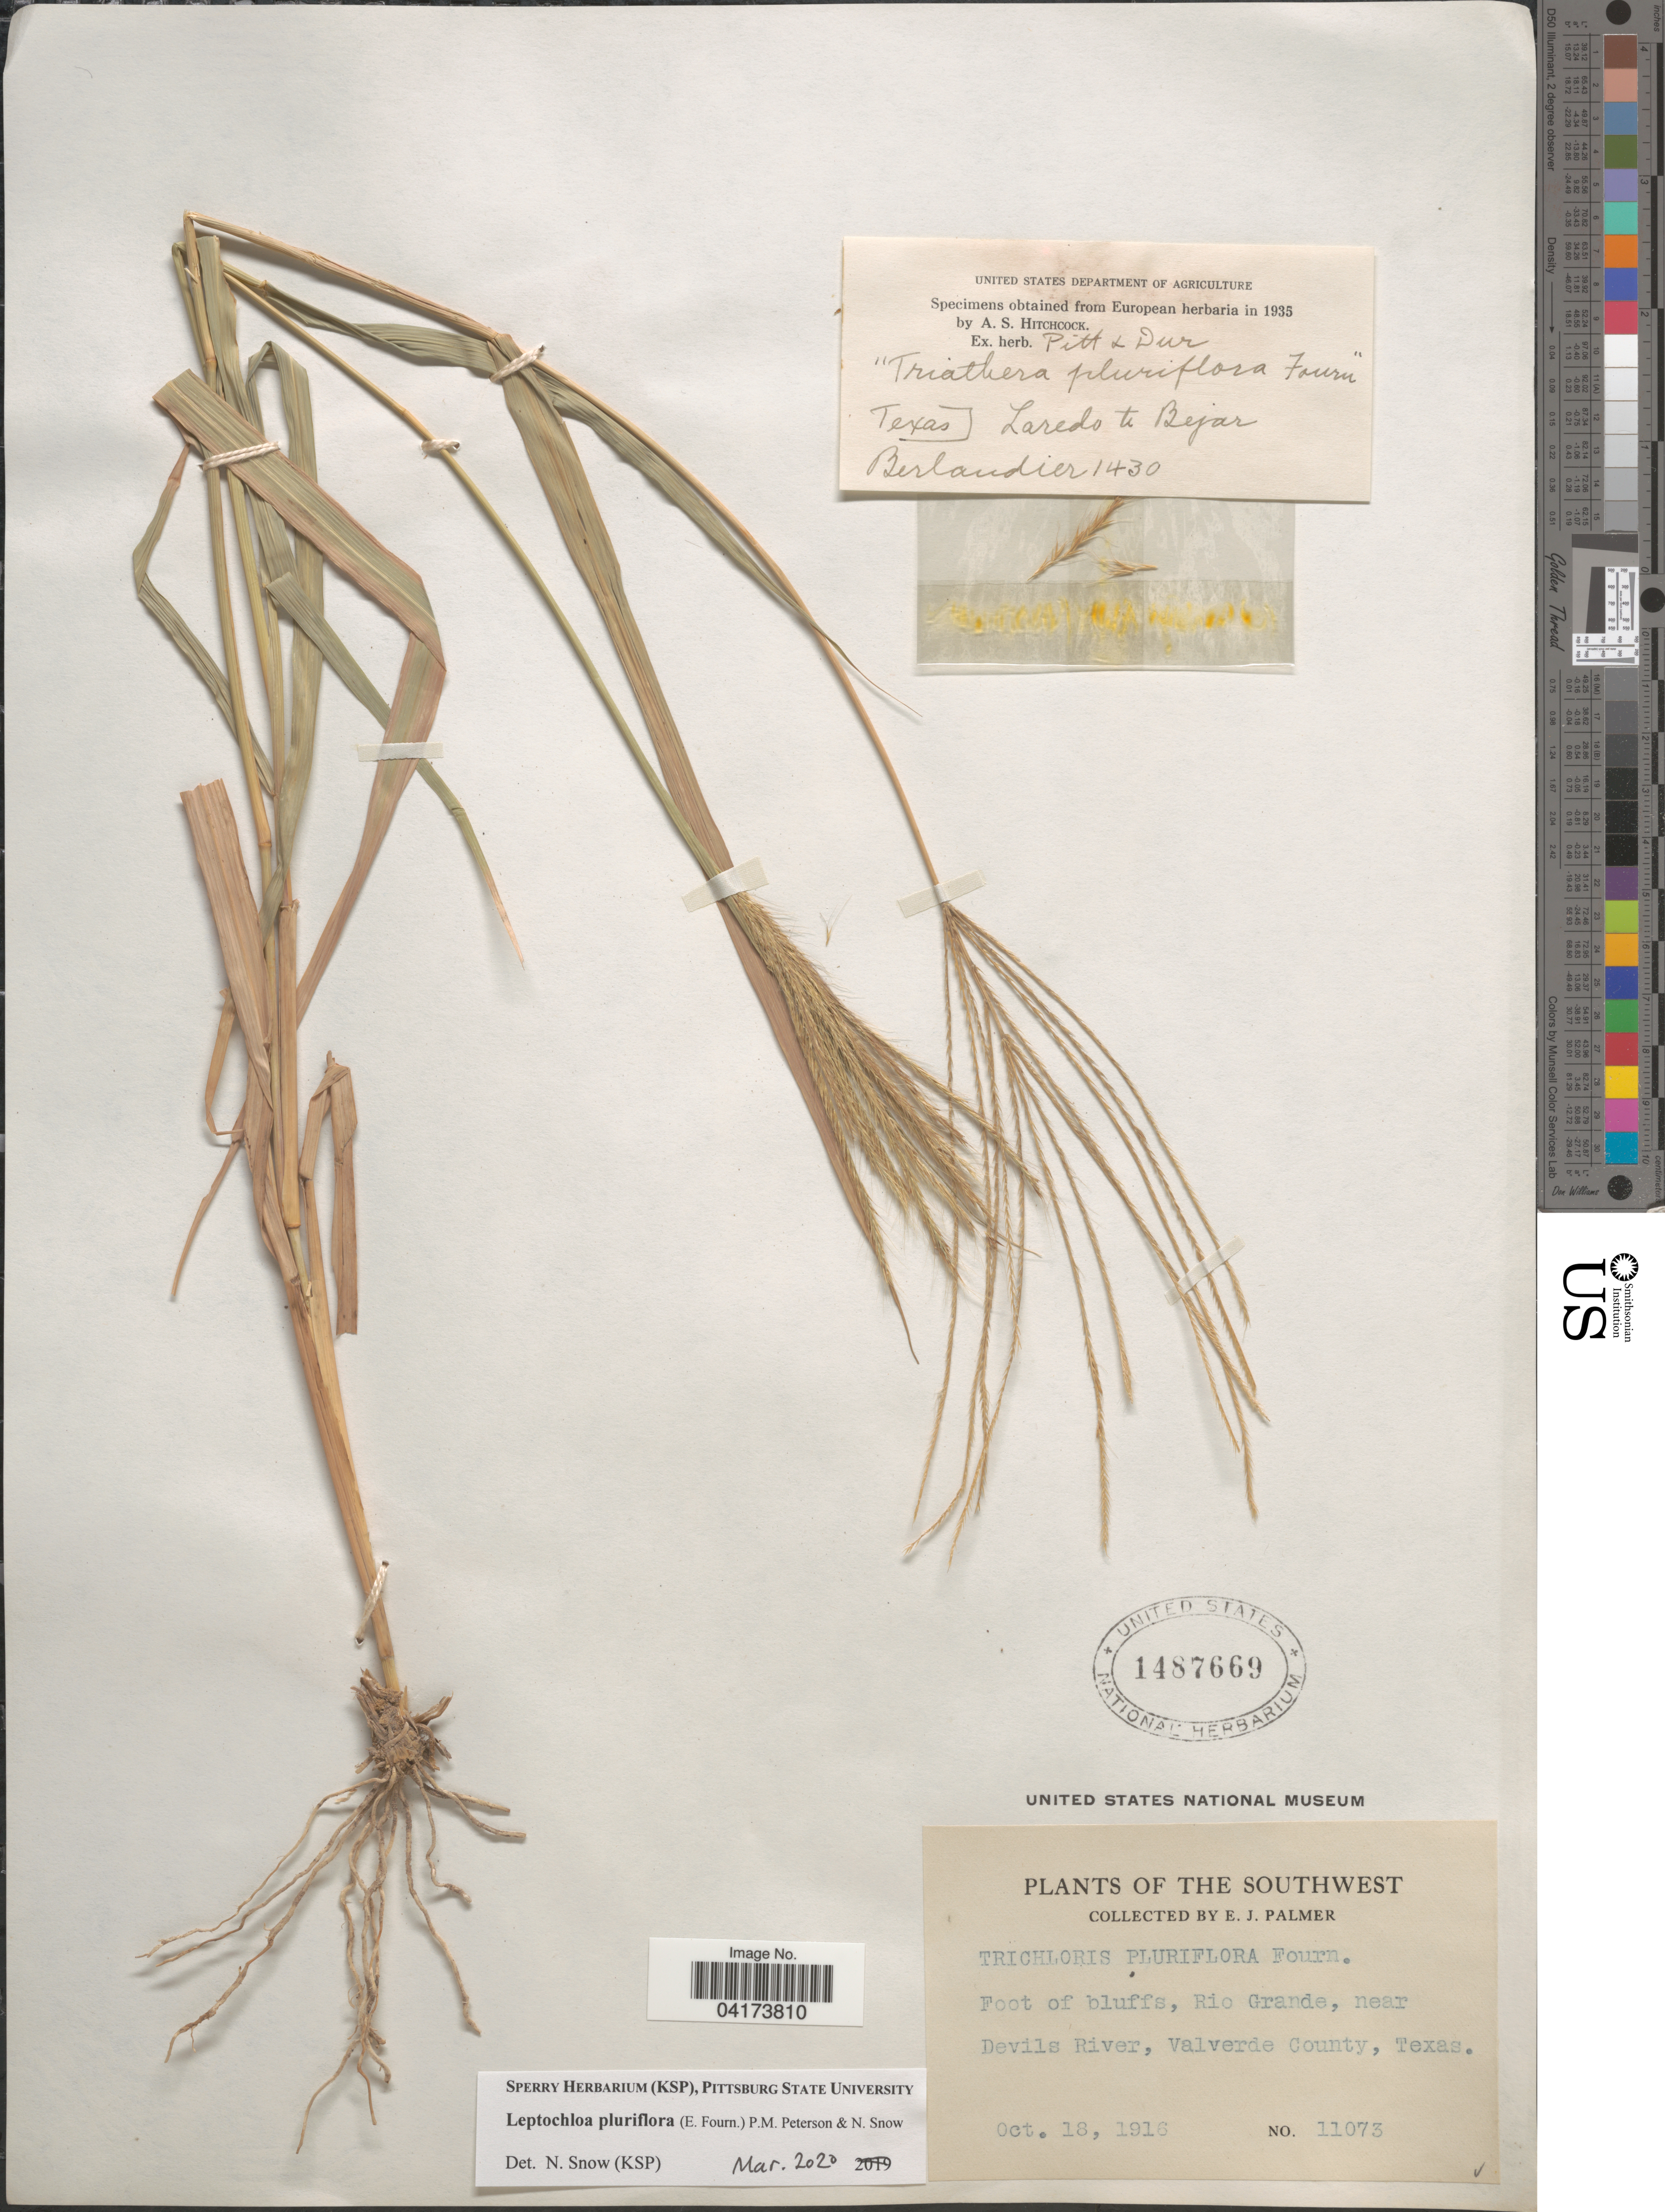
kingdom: Plantae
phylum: Tracheophyta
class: Liliopsida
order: Poales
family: Poaceae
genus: Leptochloa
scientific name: Leptochloa pluriflora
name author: (E. Fourn.) P.M. Peterson & N. Snow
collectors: -. Berlandier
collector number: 1430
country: United States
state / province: Texas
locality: Laredo to Bejar.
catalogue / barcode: US 1487669-2